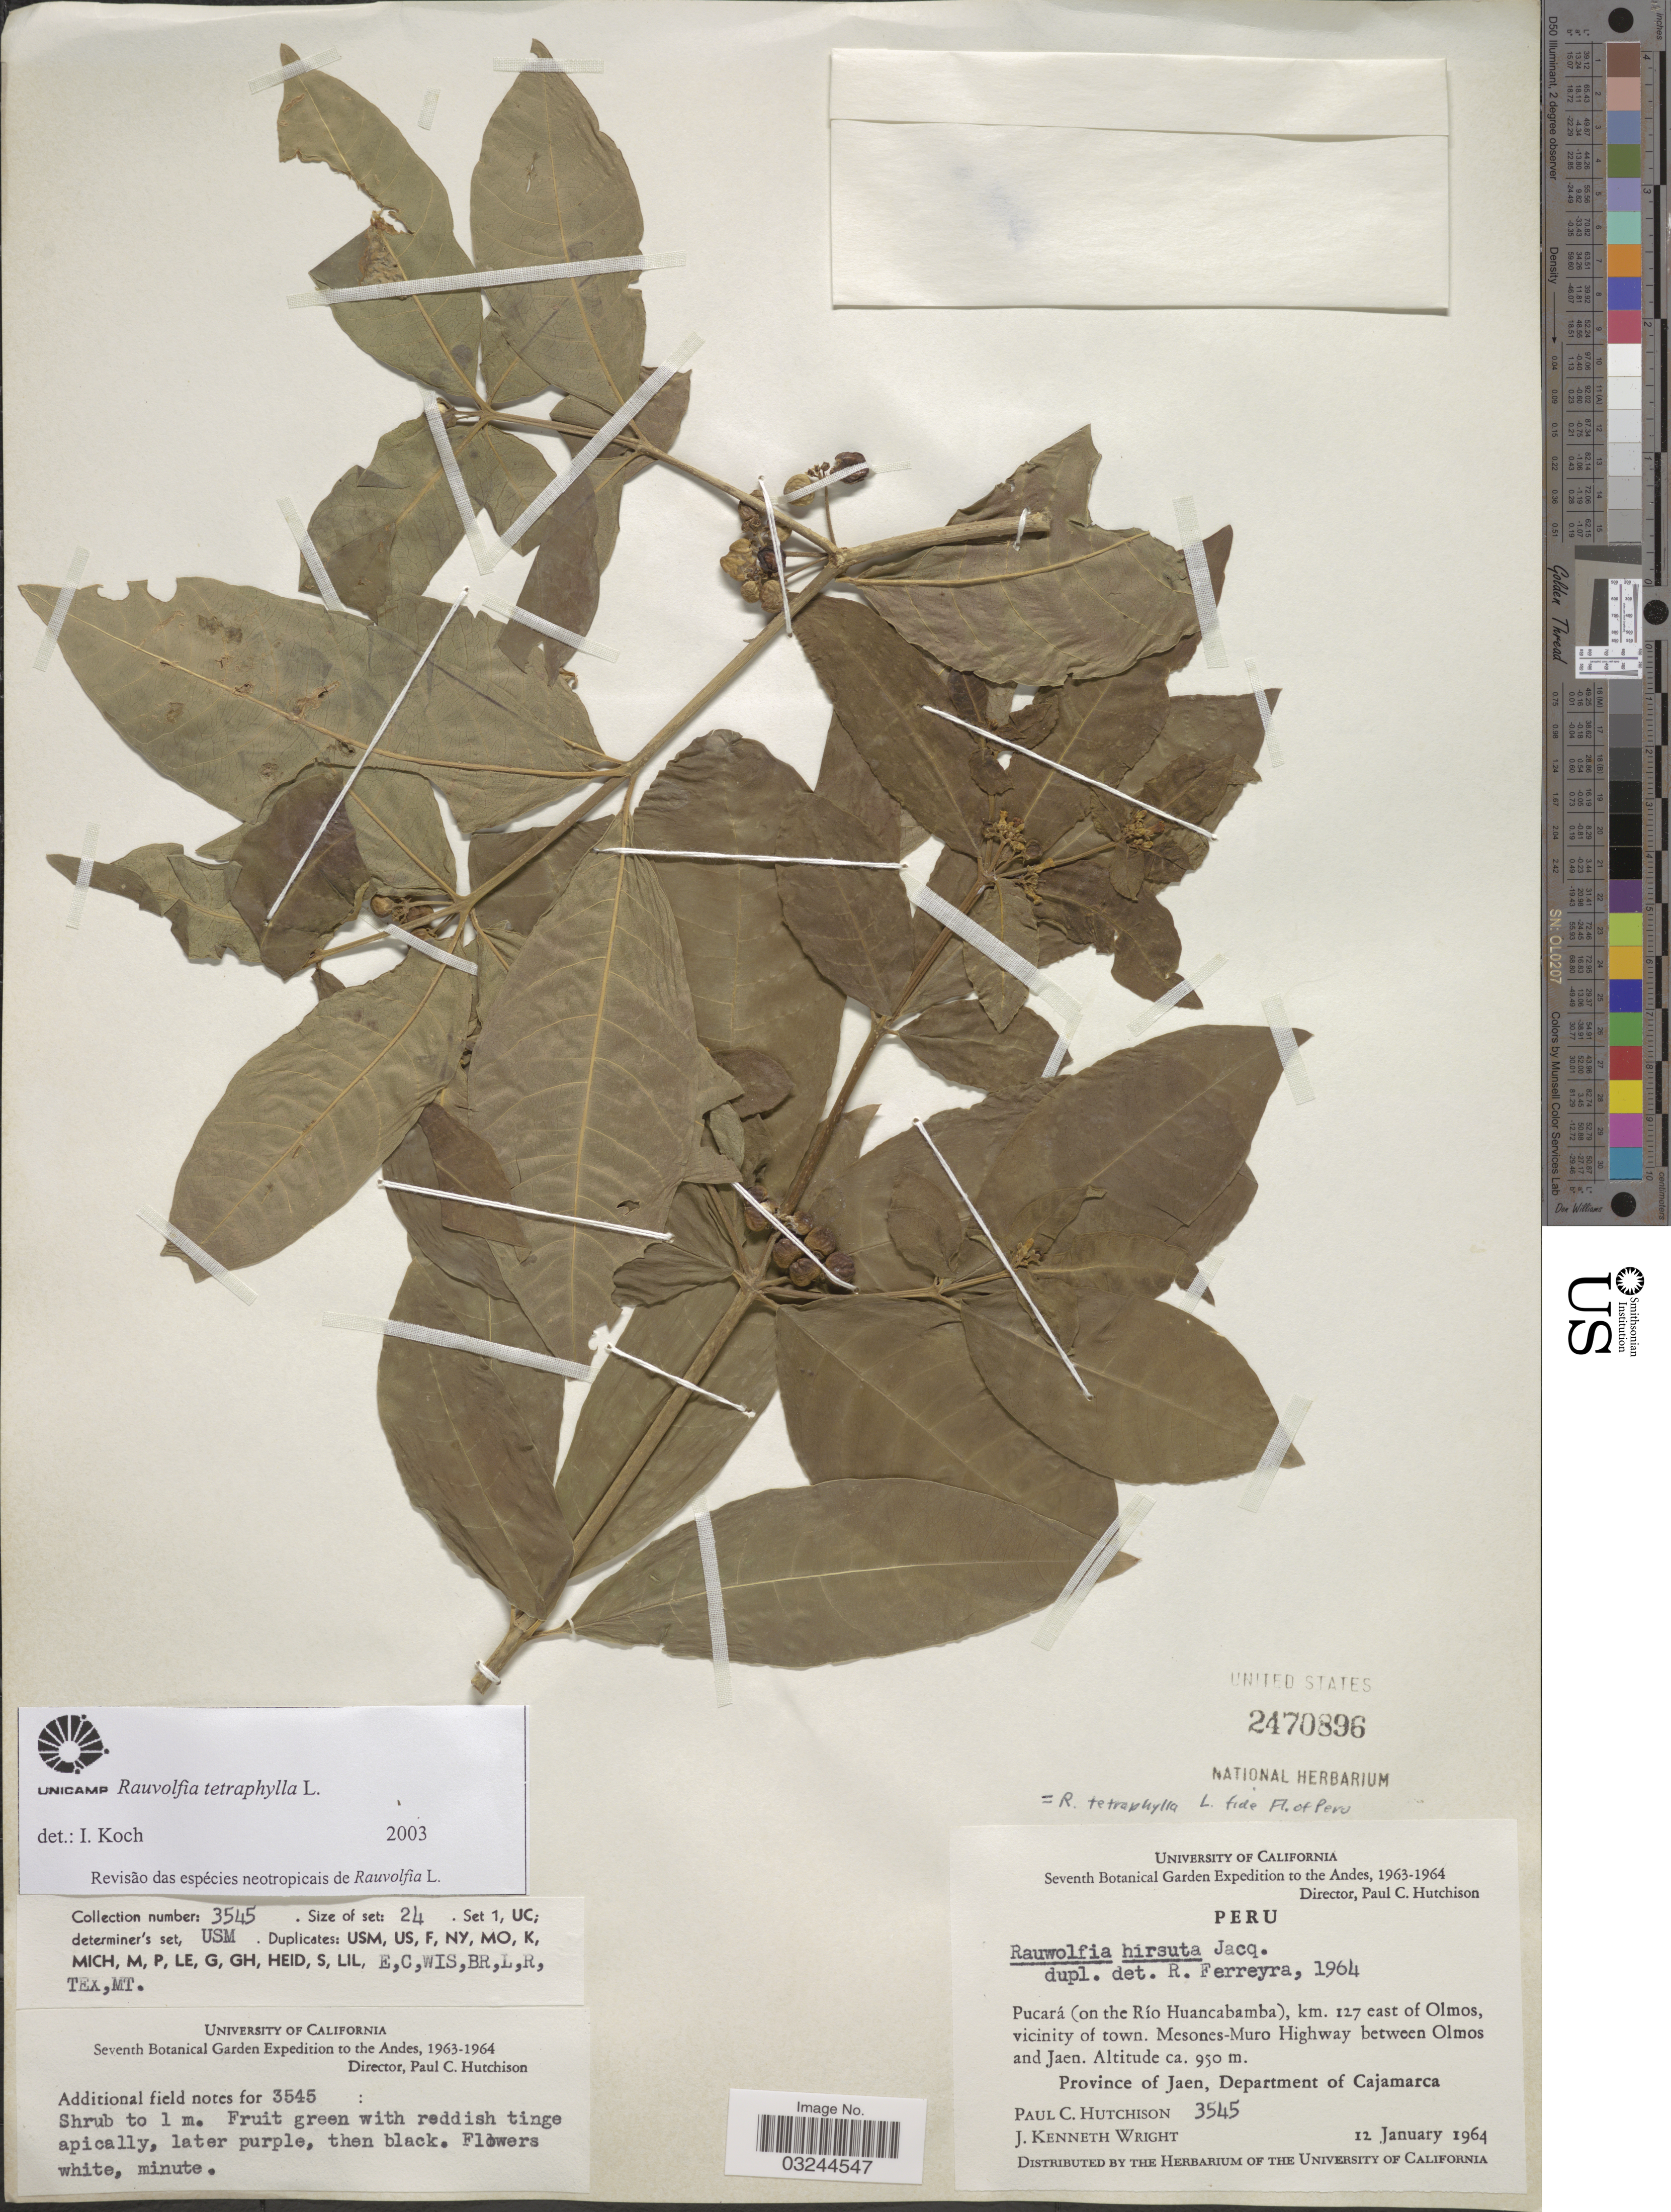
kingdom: Plantae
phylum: Tracheophyta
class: Magnoliopsida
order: Gentianales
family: Apocynaceae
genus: Rauvolfia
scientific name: Rauvolfia tetraphylla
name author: L.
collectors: P. C. Hutchison & J. K. Wright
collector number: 3545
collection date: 1964-01-12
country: Peru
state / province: Cajamarca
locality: Pucará (on the Río Huancabamba), km. 127 east of Olmos, vicinity of town. Mesones-Muro Highway between Olmos and Jaen. Province of Jaen, Department of Cajamarca.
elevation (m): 950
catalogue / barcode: US 2470896